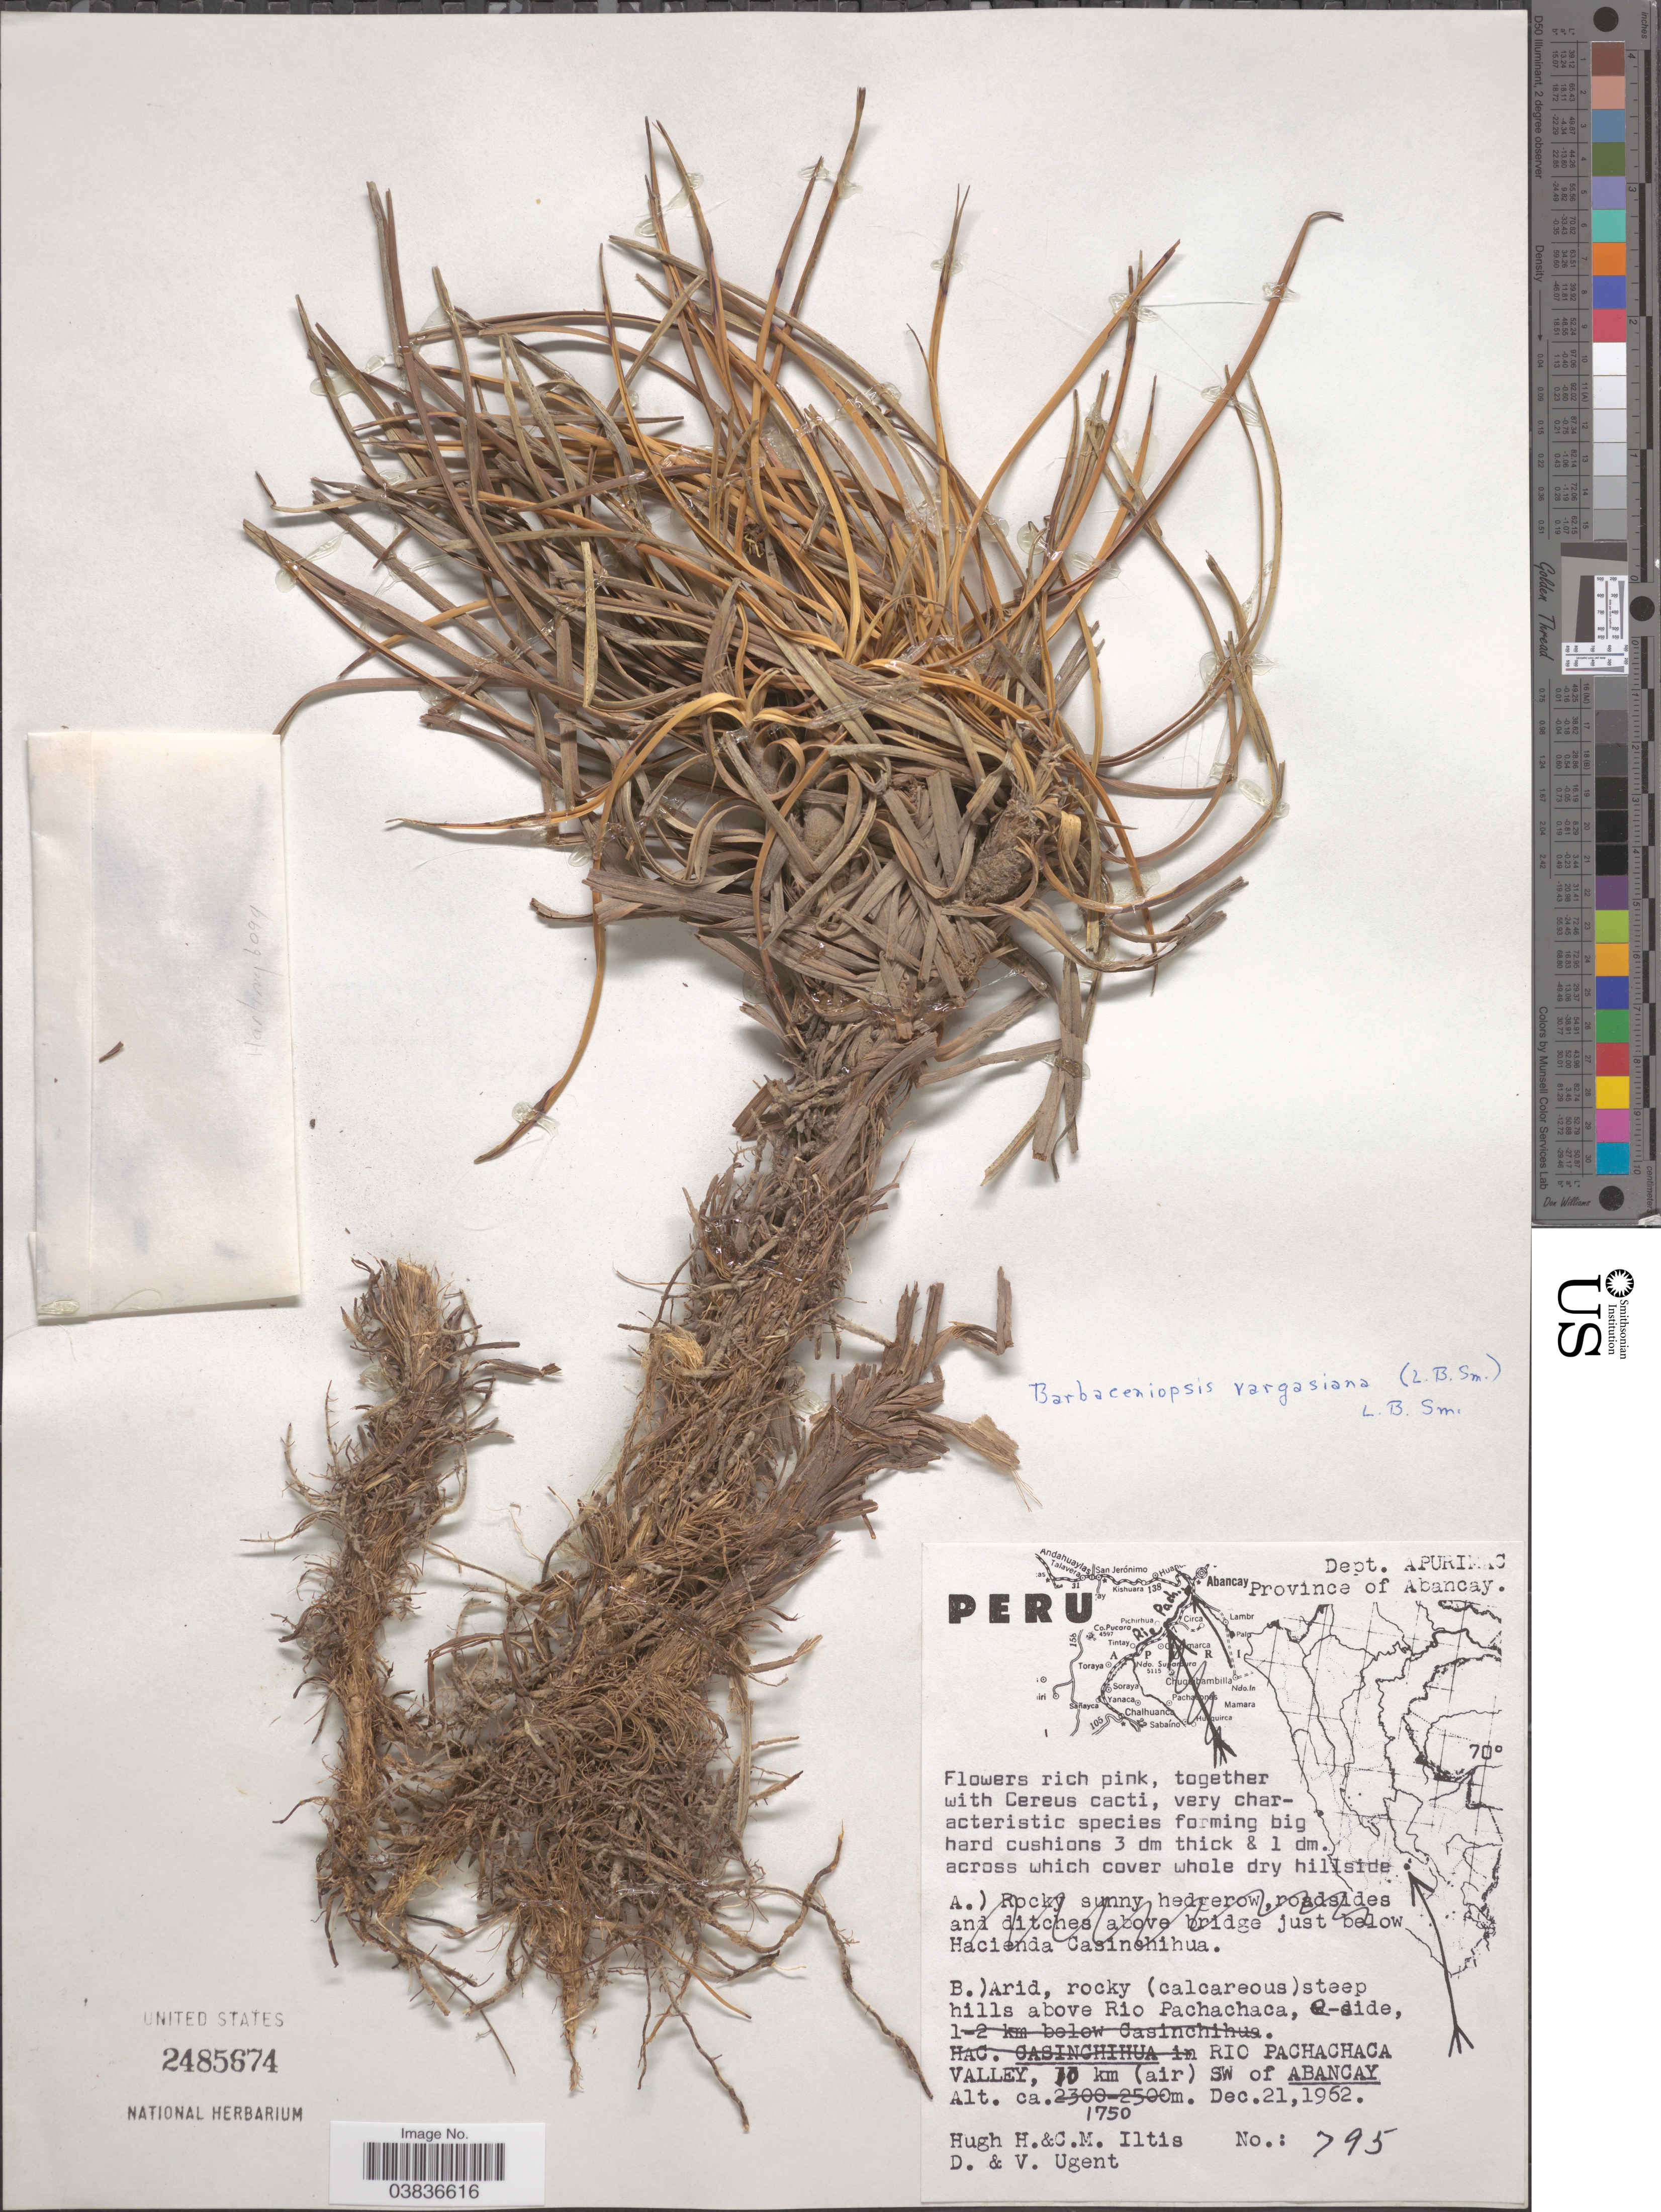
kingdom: Plantae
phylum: Tracheophyta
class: Liliopsida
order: Pandanales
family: Velloziaceae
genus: Barbaceniopsis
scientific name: Barbaceniopsis vargasiana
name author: (L.B. Sm.) L.B. Sm.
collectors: H. Iltis, C. M Iltis, D. Ugent & V. Ugent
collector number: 795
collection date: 1962-12-21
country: Peru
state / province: Apurímac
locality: Dept. Apurimac, Province of Abancay. Hills above Rio Pachachaca, Q-side, Rio Pachachaca Valley, 10 km (air) SW of Abancay.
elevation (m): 1750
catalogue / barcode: US 2485674